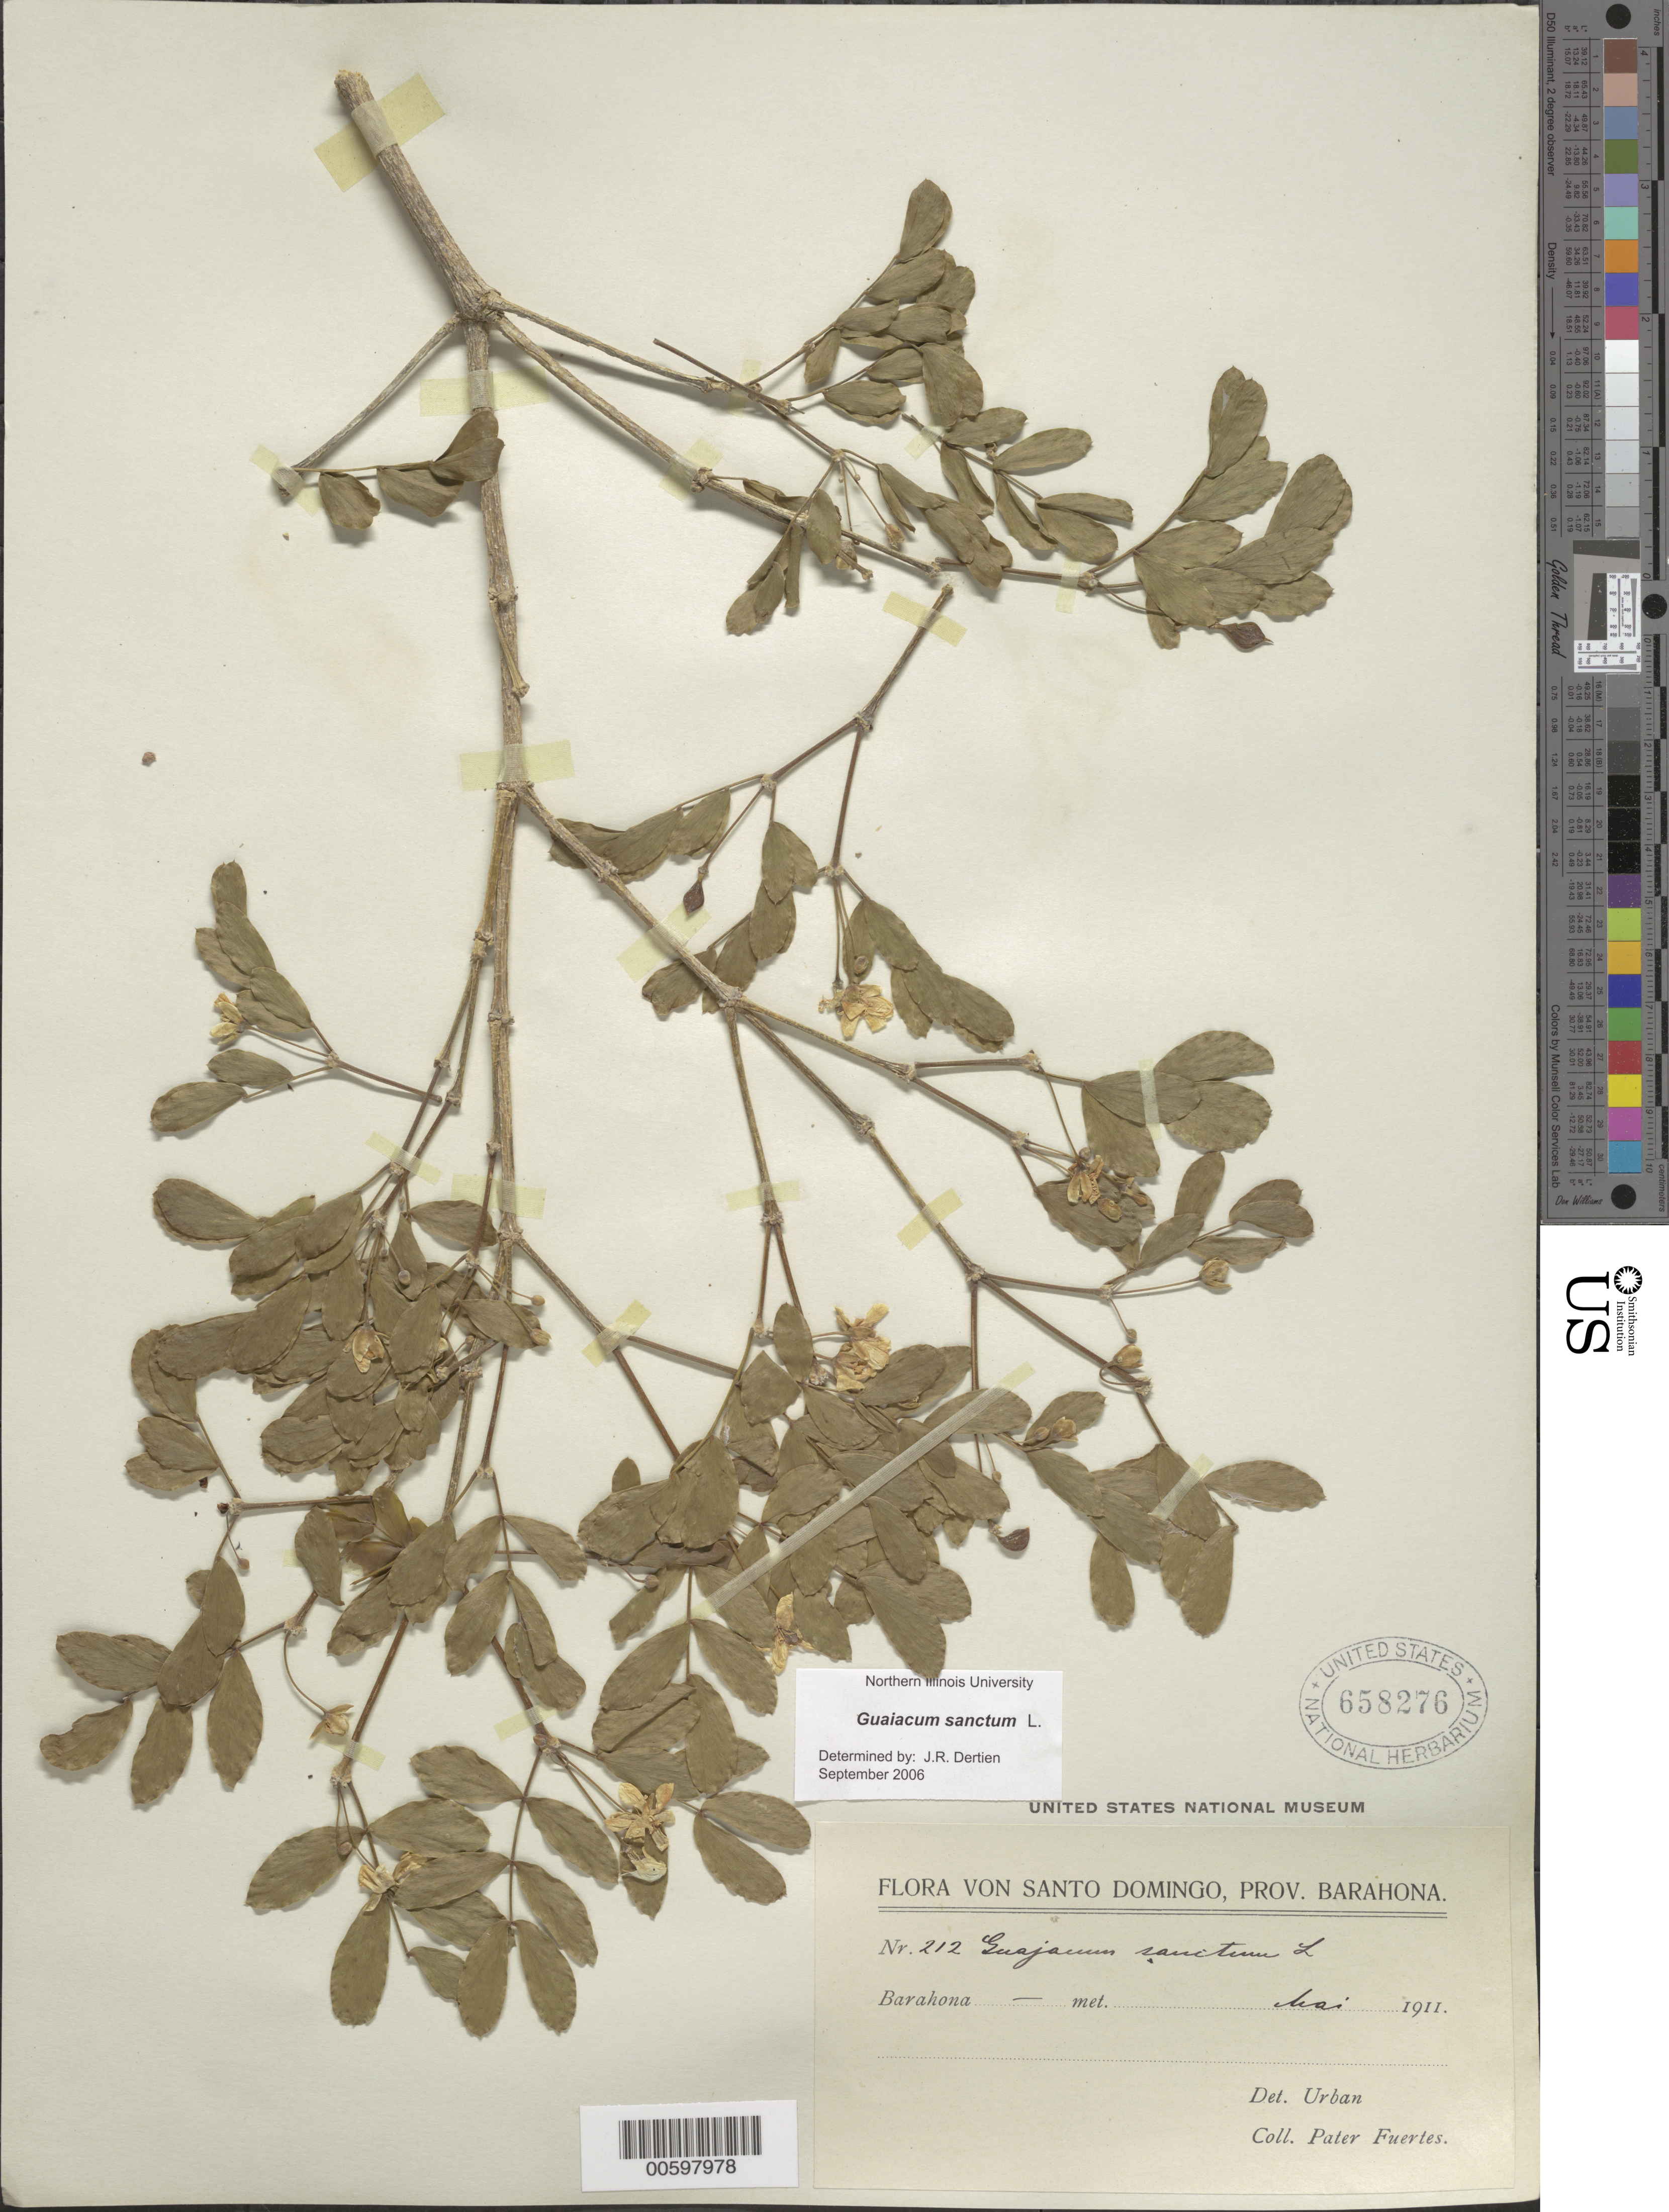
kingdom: Plantae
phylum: Tracheophyta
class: Magnoliopsida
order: Zygophyllales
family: Zygophyllaceae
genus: Guaiacum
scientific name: Guaiacum sanctum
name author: L.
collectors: M. D. Fuertes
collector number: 212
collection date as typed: May 1911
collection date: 1911-05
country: Dominican Republic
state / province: Barahona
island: Hispaniola Island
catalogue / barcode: US 658276